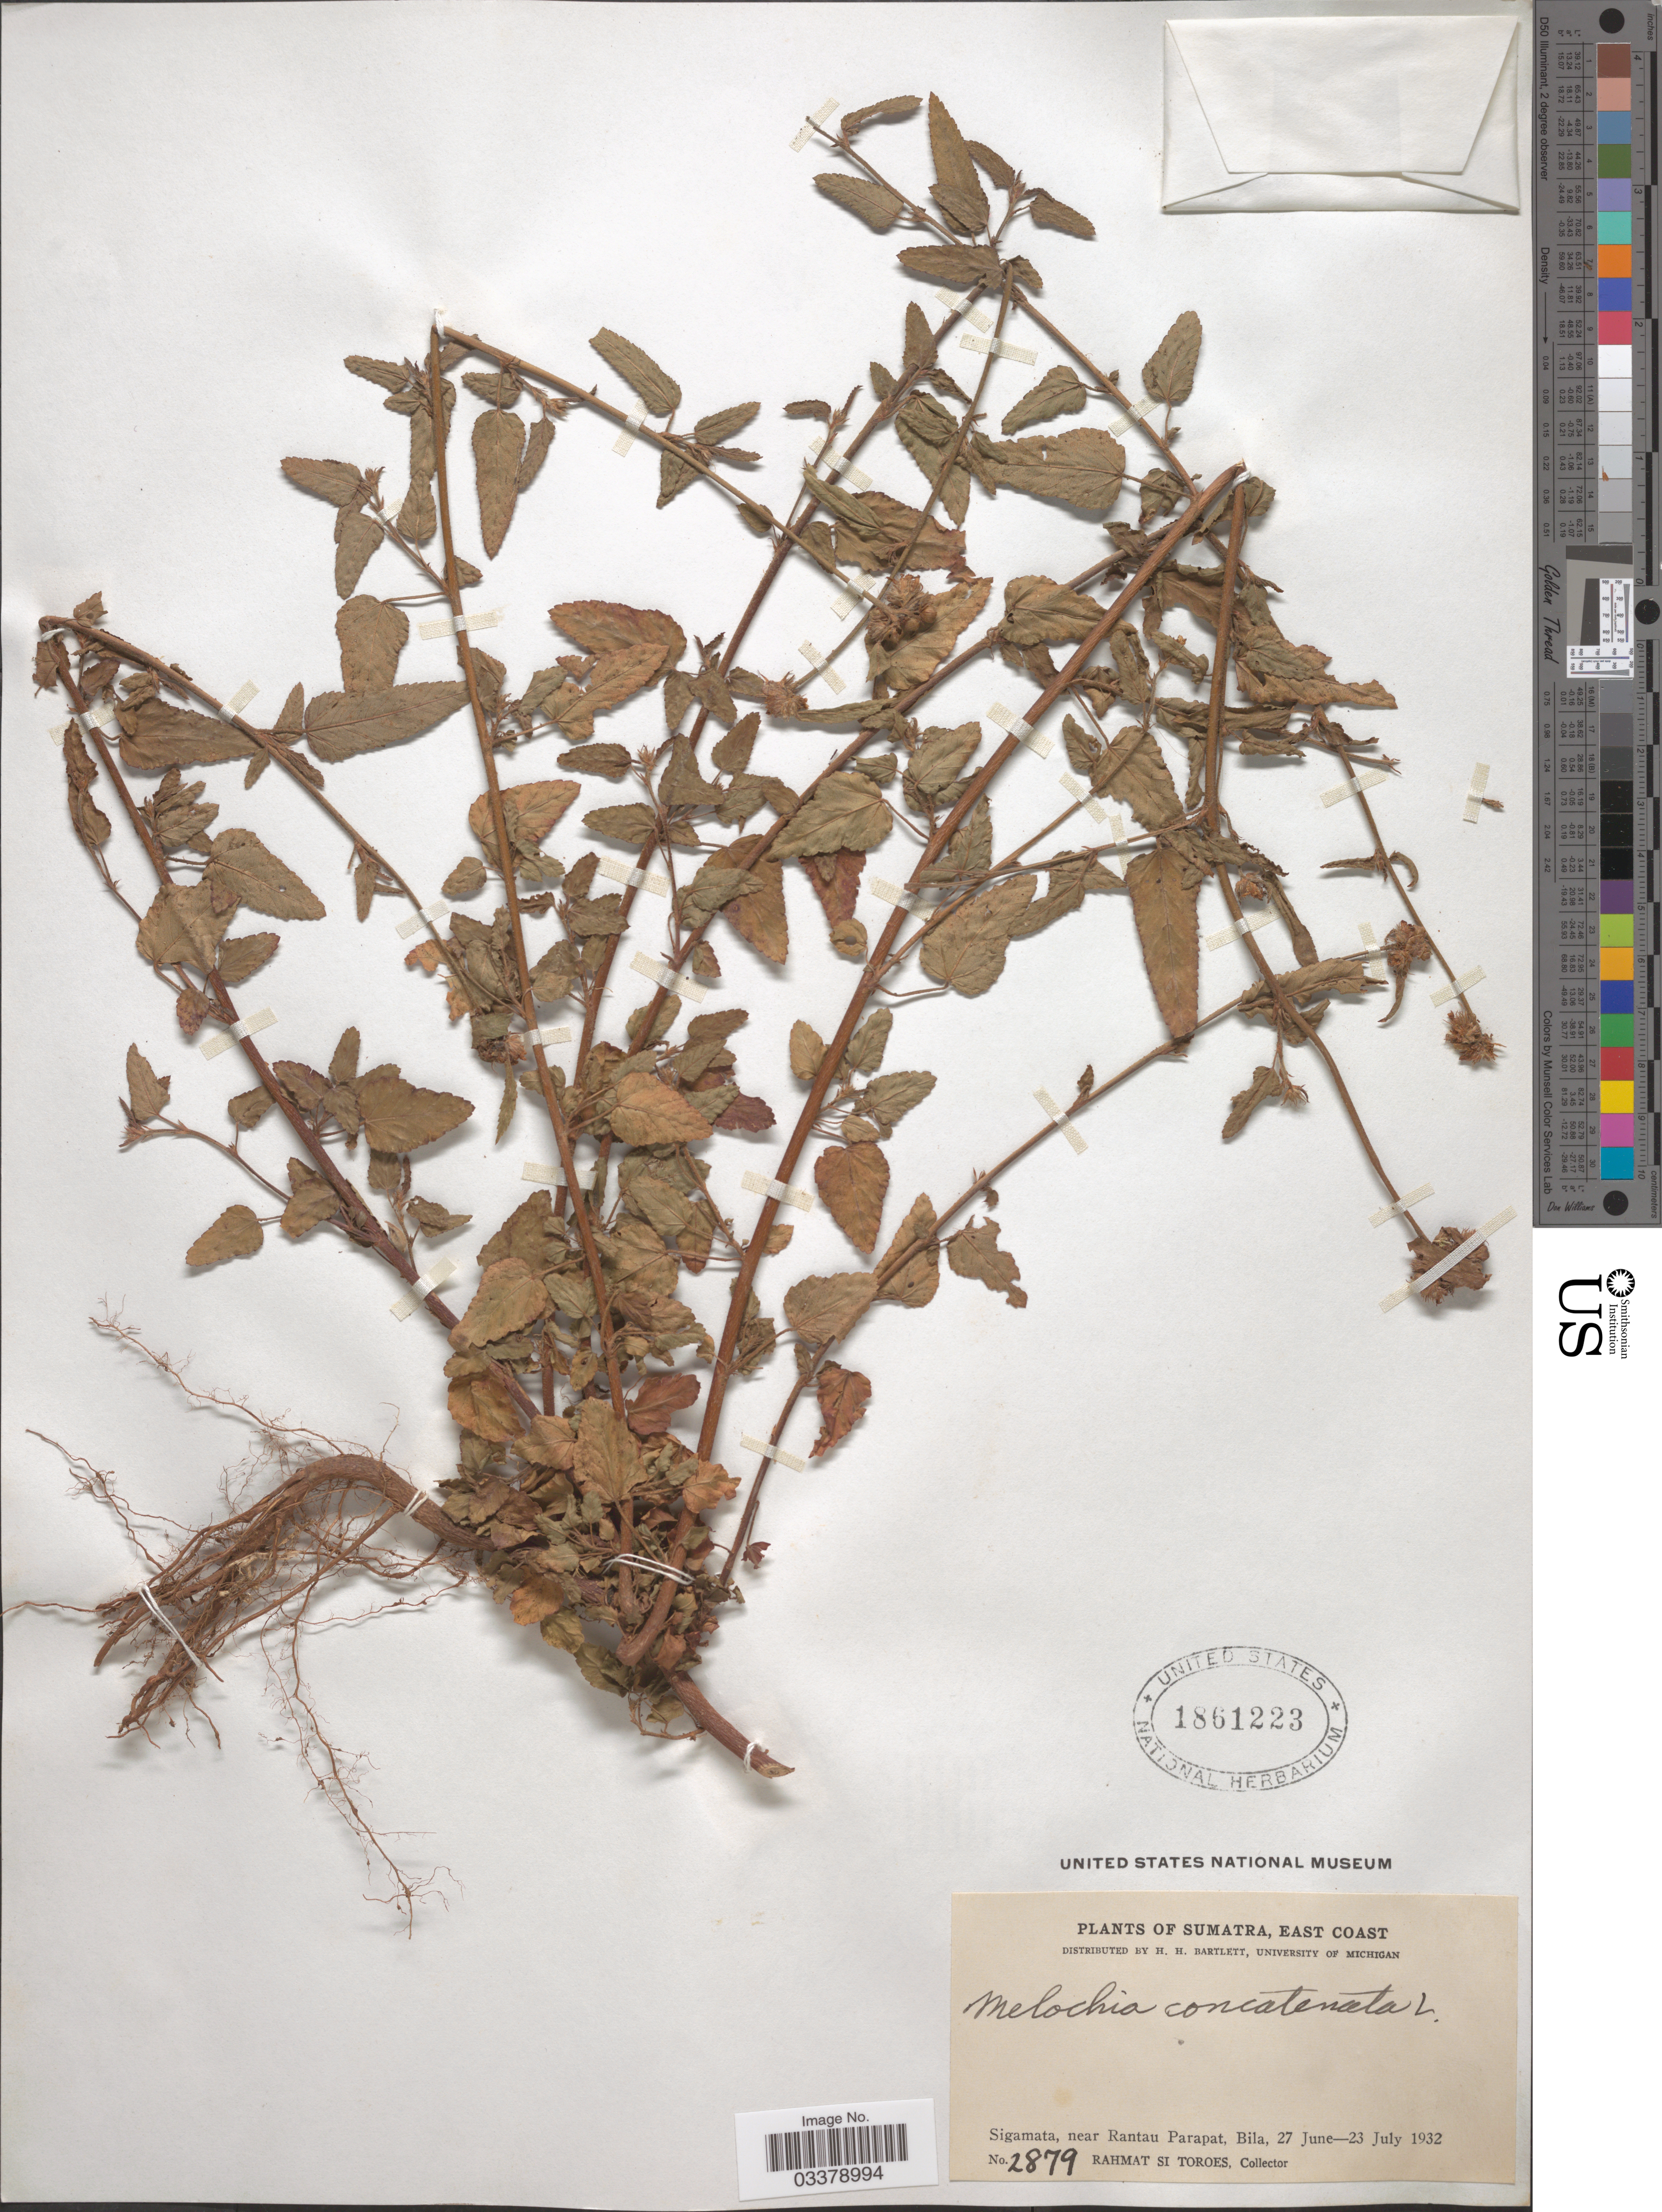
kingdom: Plantae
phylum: Tracheophyta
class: Magnoliopsida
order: Malvales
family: Malvaceae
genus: Melochia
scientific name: Melochia corchorifolia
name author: L.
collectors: Rahmat Si Boeea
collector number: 2879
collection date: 1932-06-27/1932-07-23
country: Indonesia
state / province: Sumatra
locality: East Coast, Sigamata, near Rantau Parapat, Bila.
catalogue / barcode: US 1861223